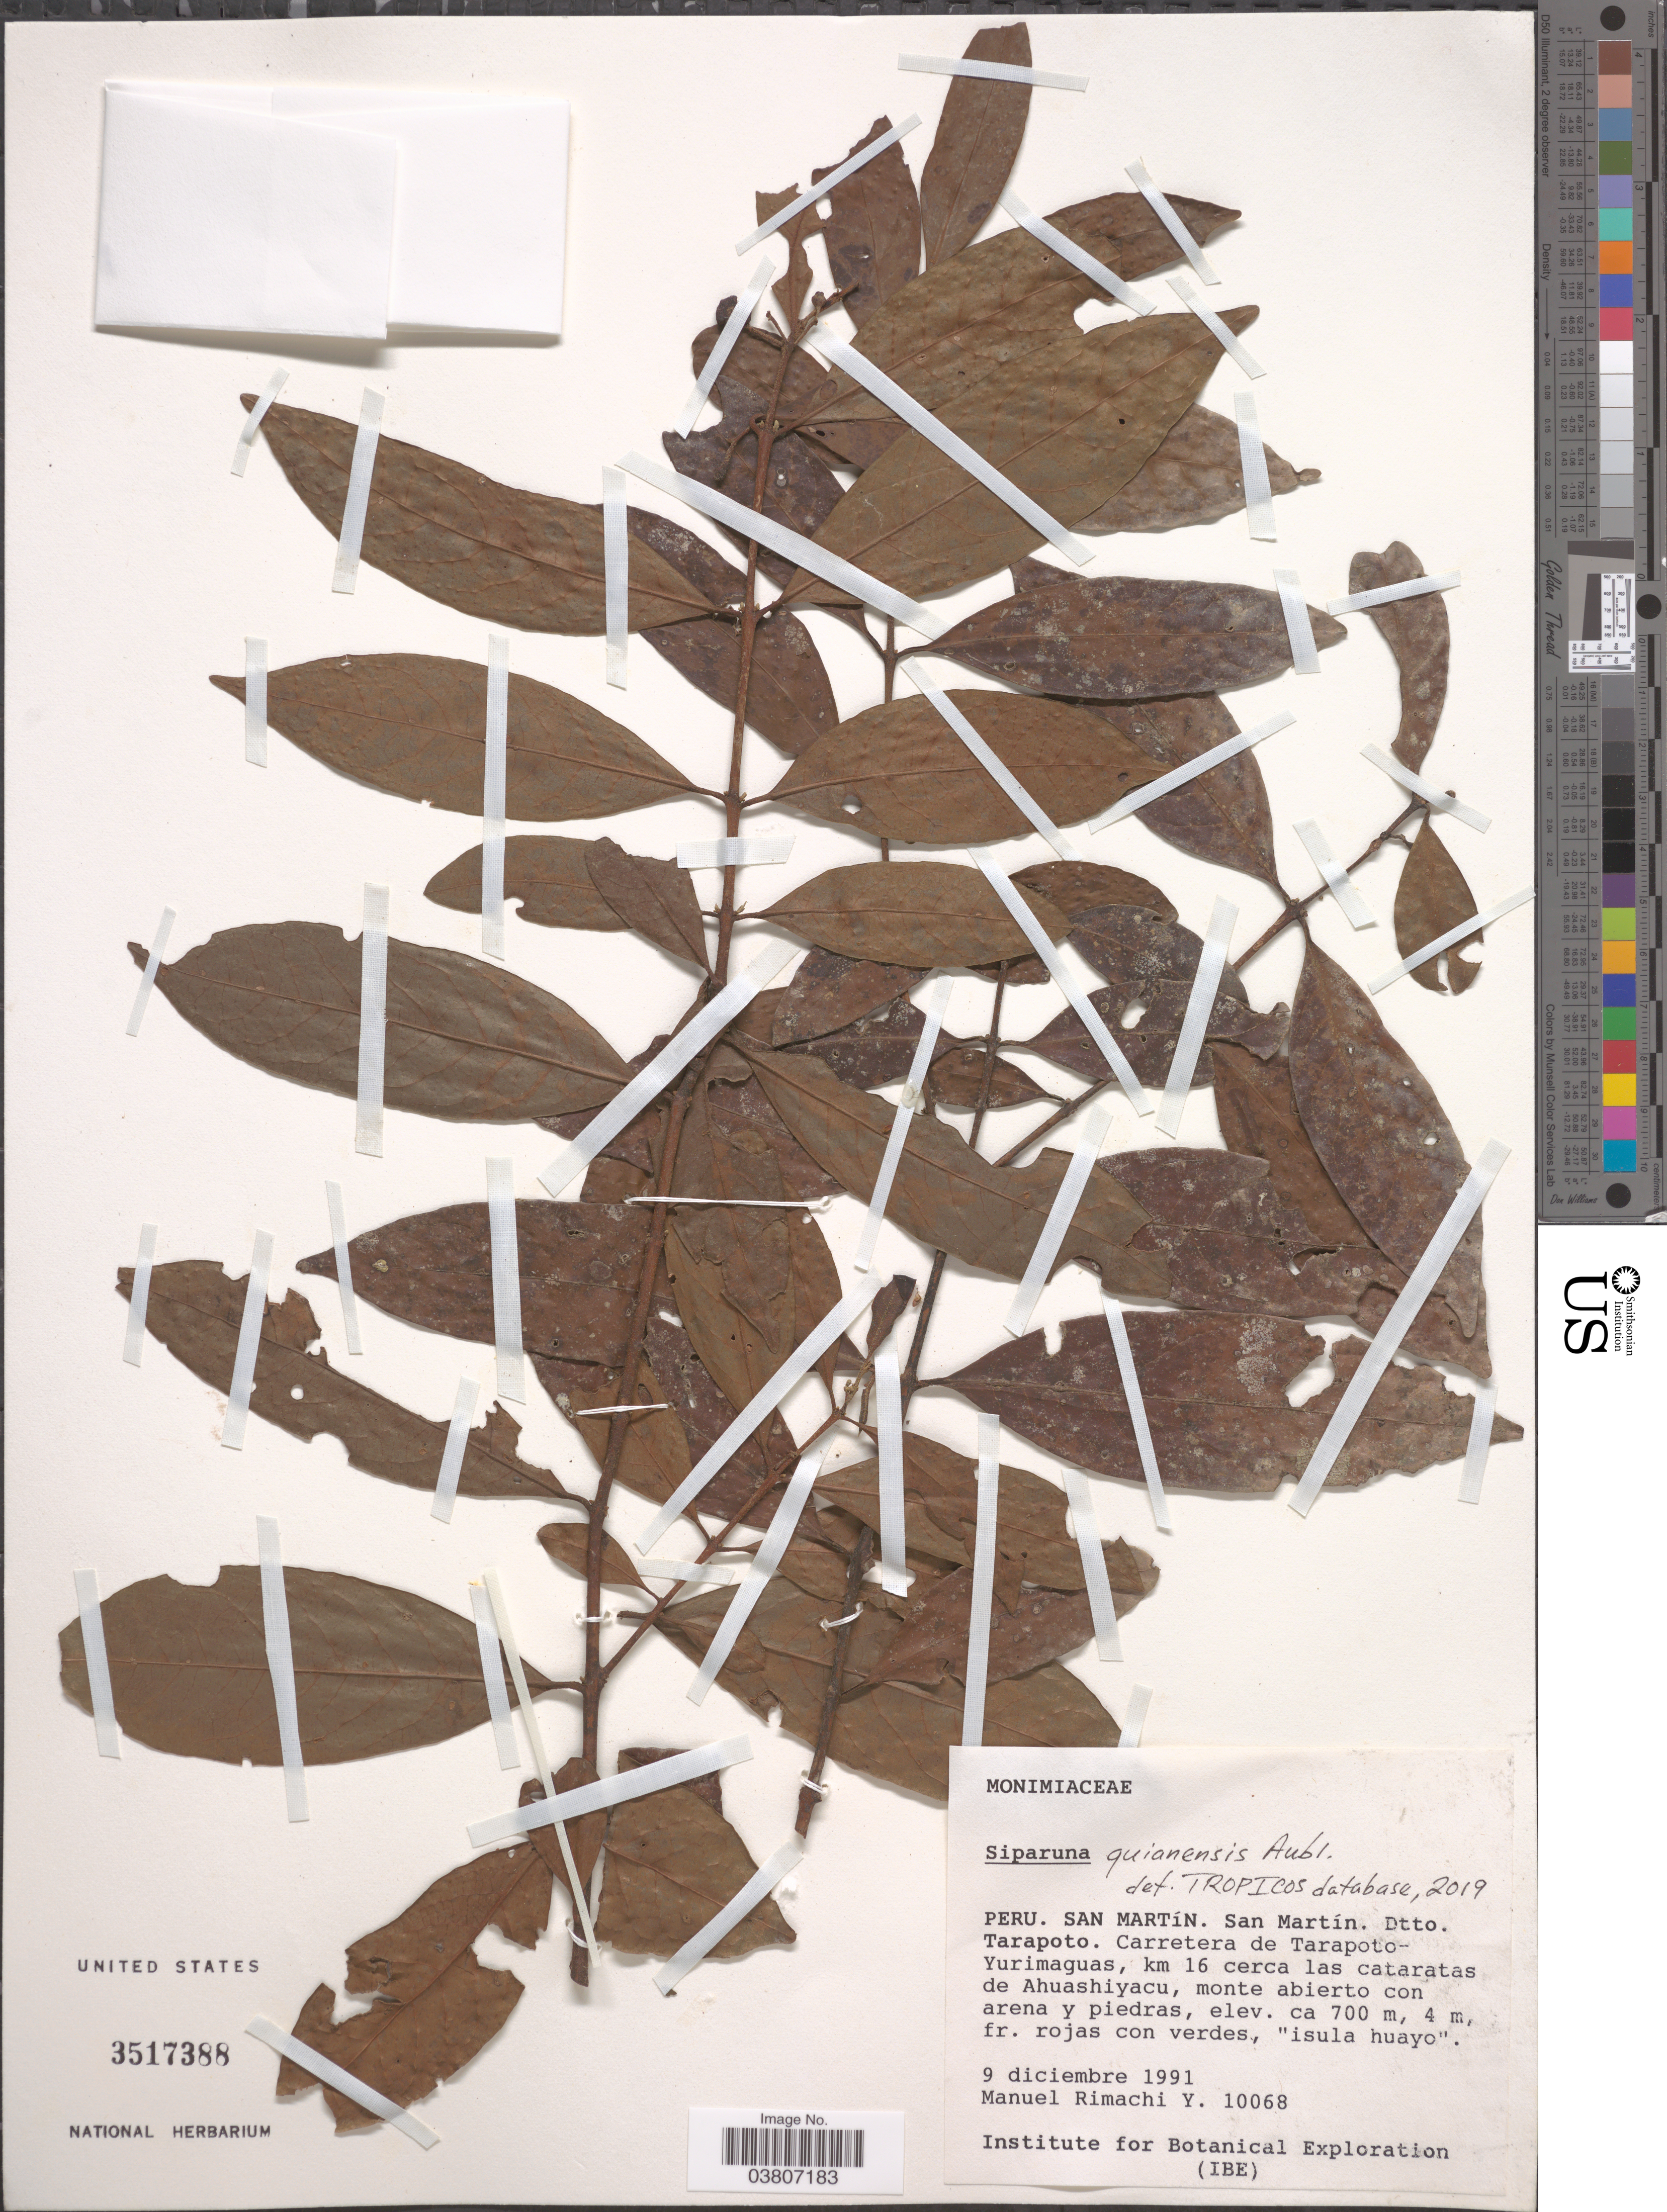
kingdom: Plantae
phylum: Tracheophyta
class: Magnoliopsida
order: Laurales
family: Siparunaceae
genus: Siparuna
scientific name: Siparuna guianensis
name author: Aubl.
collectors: M. Rimachi Y.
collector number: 10068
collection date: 1991-12-09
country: Peru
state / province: San Martín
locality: Dtto. Tarapoto. Carretera de Tarapoto-Yurimaguas, km 16 cerca las cataratas de Ahuashiyacu.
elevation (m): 700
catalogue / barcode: US 3517388